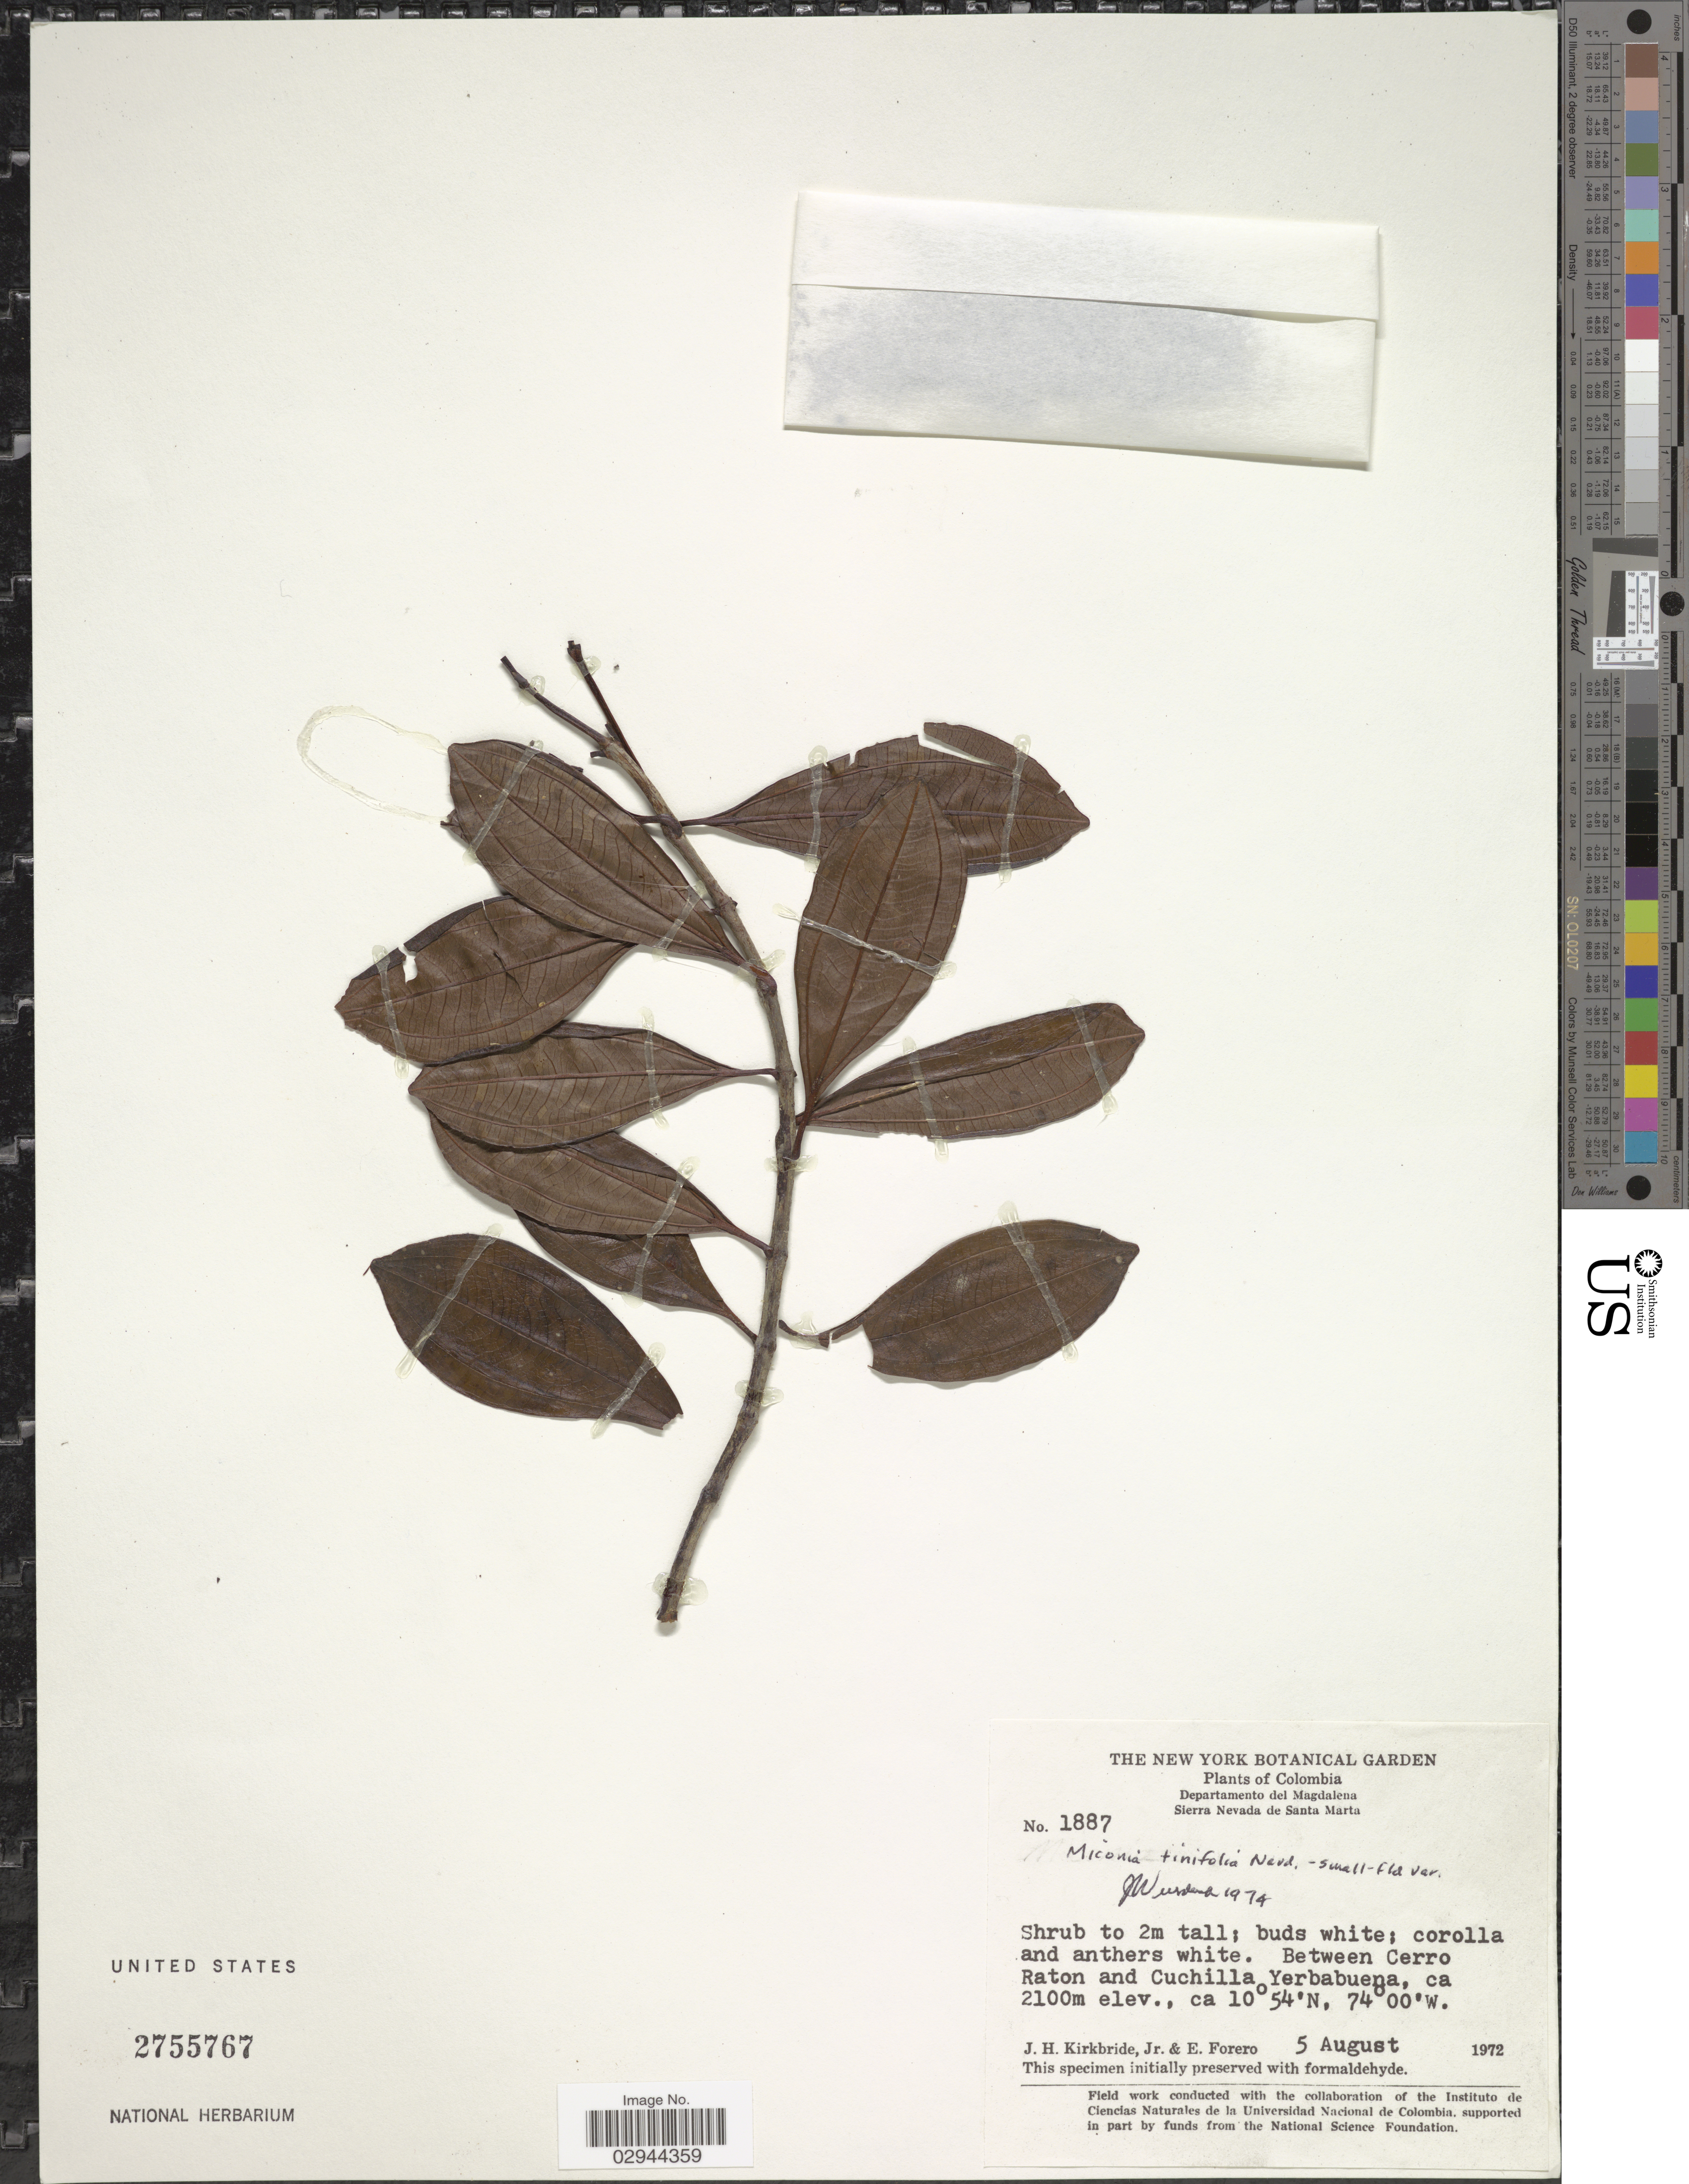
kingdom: Plantae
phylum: Tracheophyta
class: Magnoliopsida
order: Myrtales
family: Melastomataceae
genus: Miconia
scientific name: Miconia tinifolia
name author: Naudin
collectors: J. H. Kirkbride & E. Forero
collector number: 1887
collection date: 1972-08-05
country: Colombia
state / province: Magdalena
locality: Departamento del Magdalena. Sierra Nevada de Santa Marta. Between Cerro Raton and Cuchilla, Yerbabuena.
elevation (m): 2100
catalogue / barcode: US 2755767